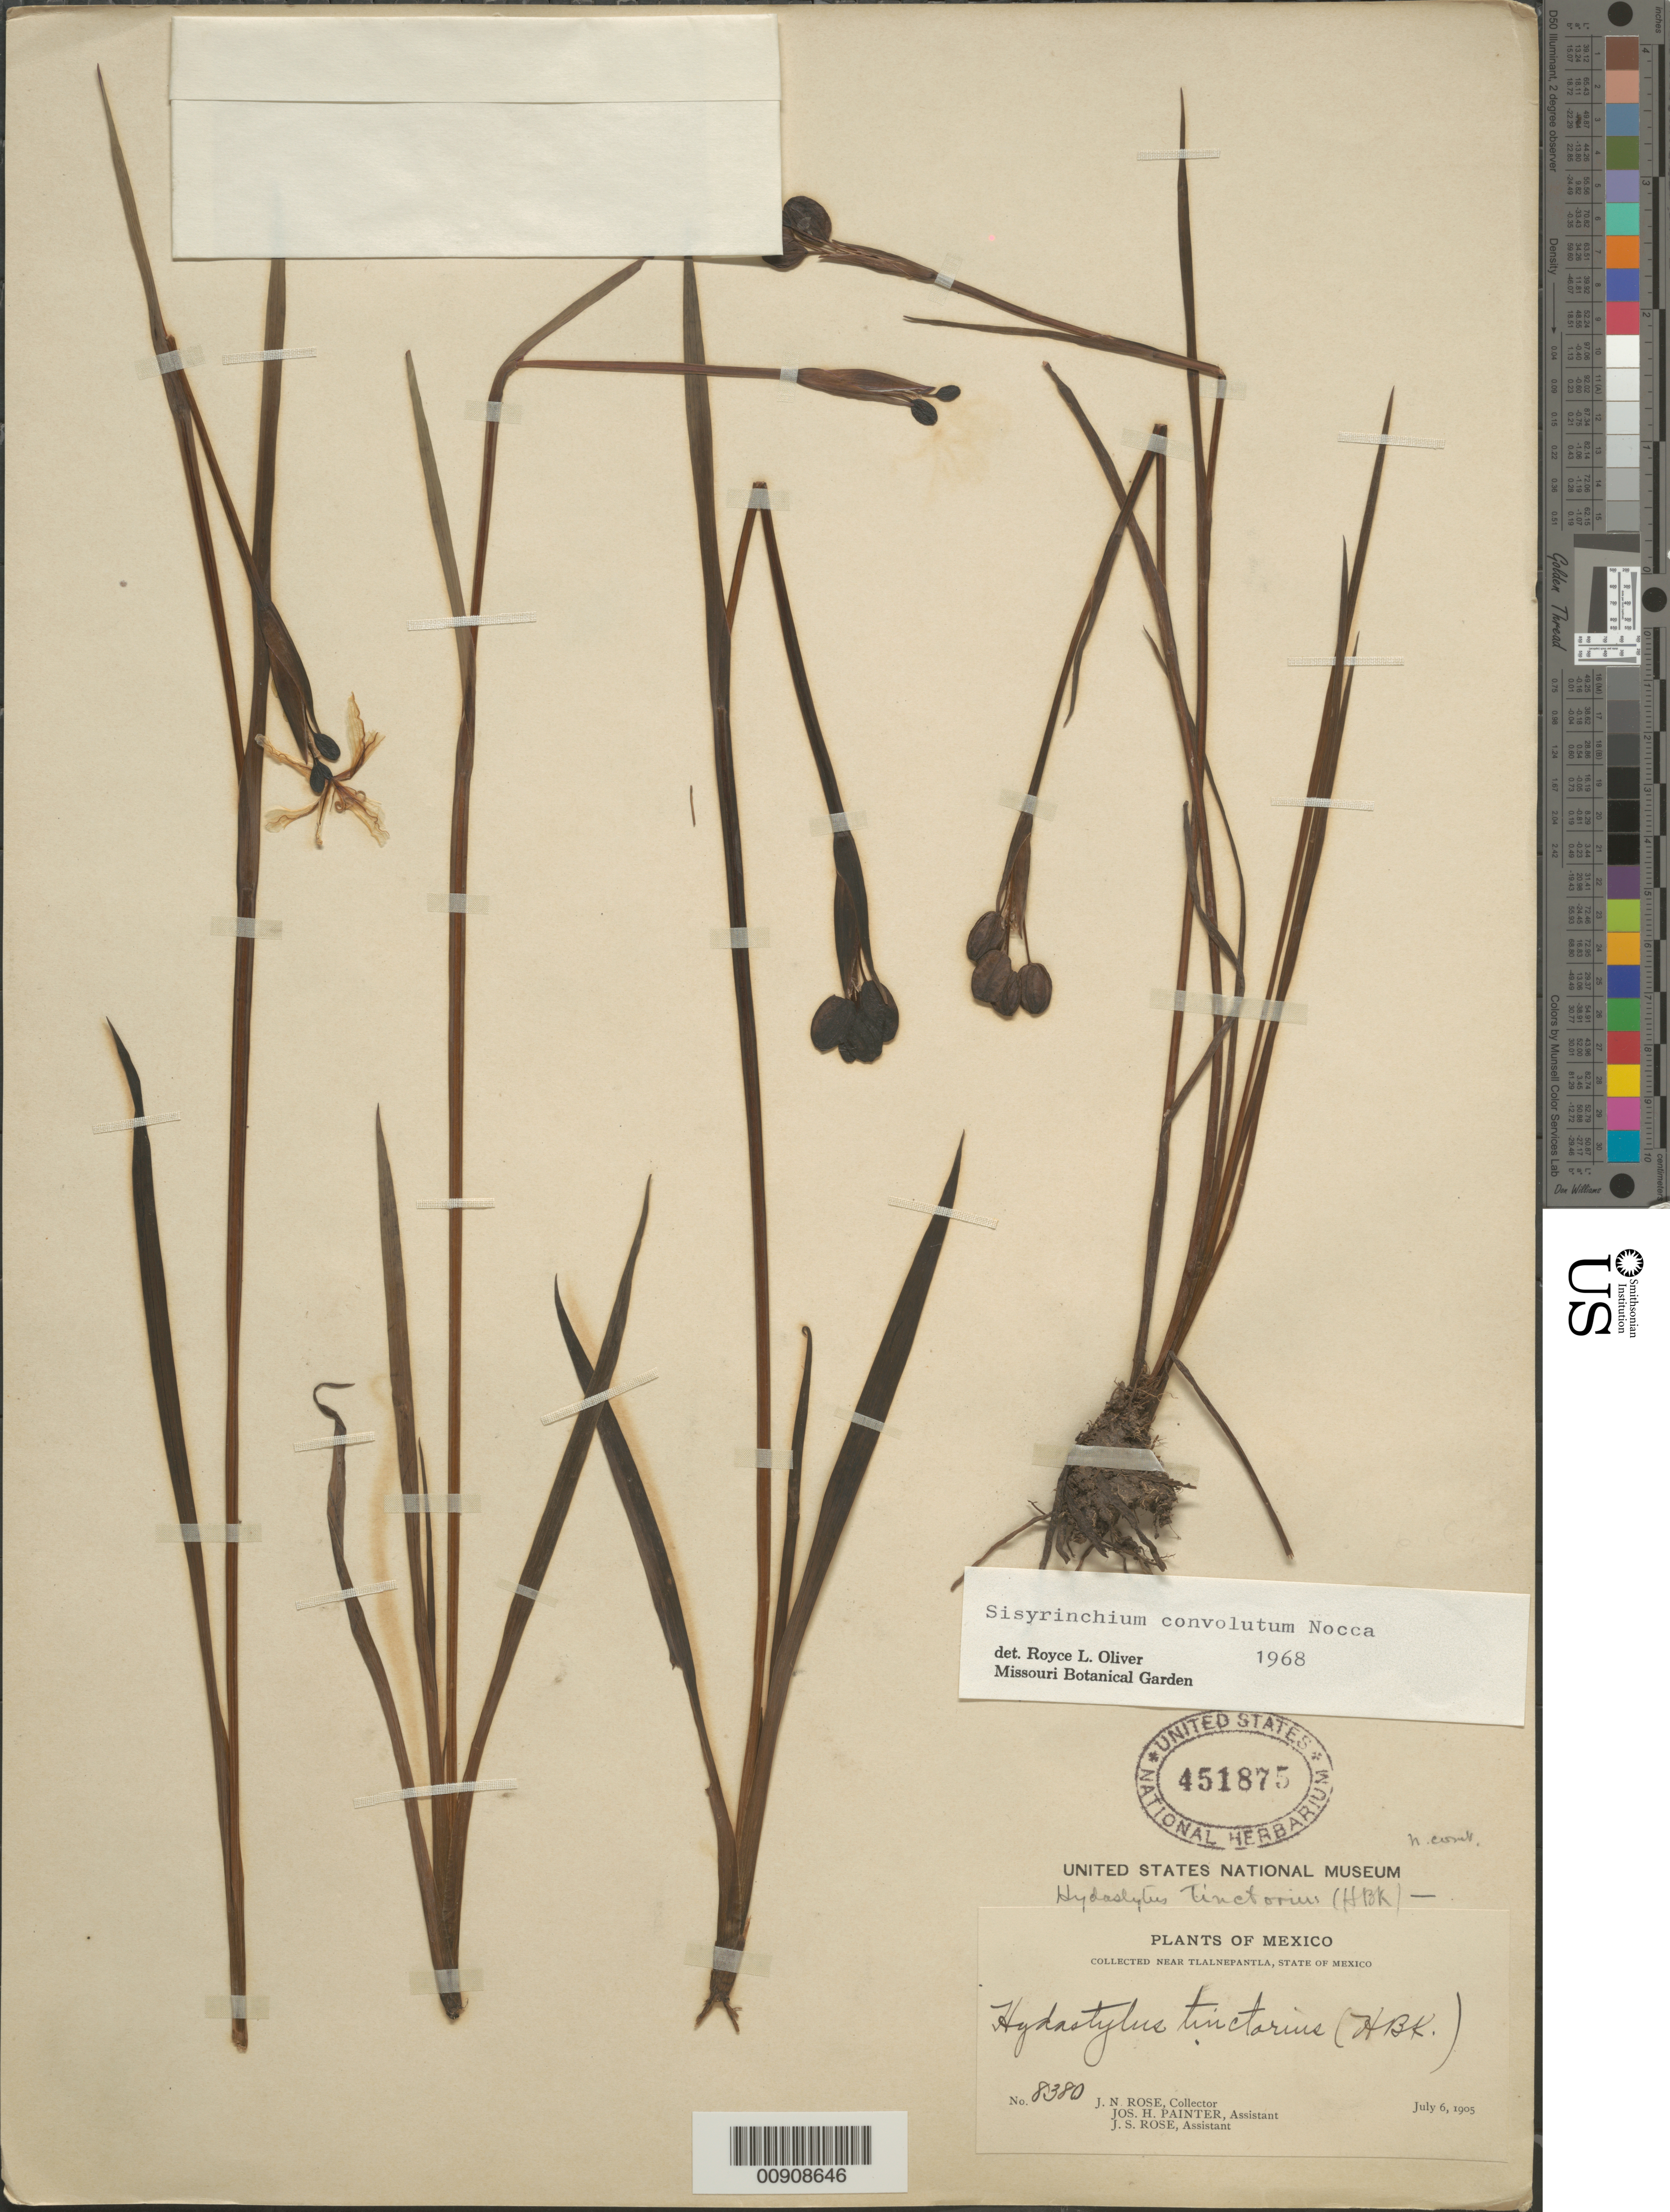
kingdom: Plantae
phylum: Tracheophyta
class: Liliopsida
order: Asparagales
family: Iridaceae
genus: Sisyrinchium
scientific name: Sisyrinchium convolutum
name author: Nocca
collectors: J. N. Rose, J. H. Painter & J. S. Rose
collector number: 8380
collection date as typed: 06 Jul 1905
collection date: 1905-07-06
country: Mexico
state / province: México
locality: Near Tlalnepantla, State of Mexico.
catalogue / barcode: US 451875